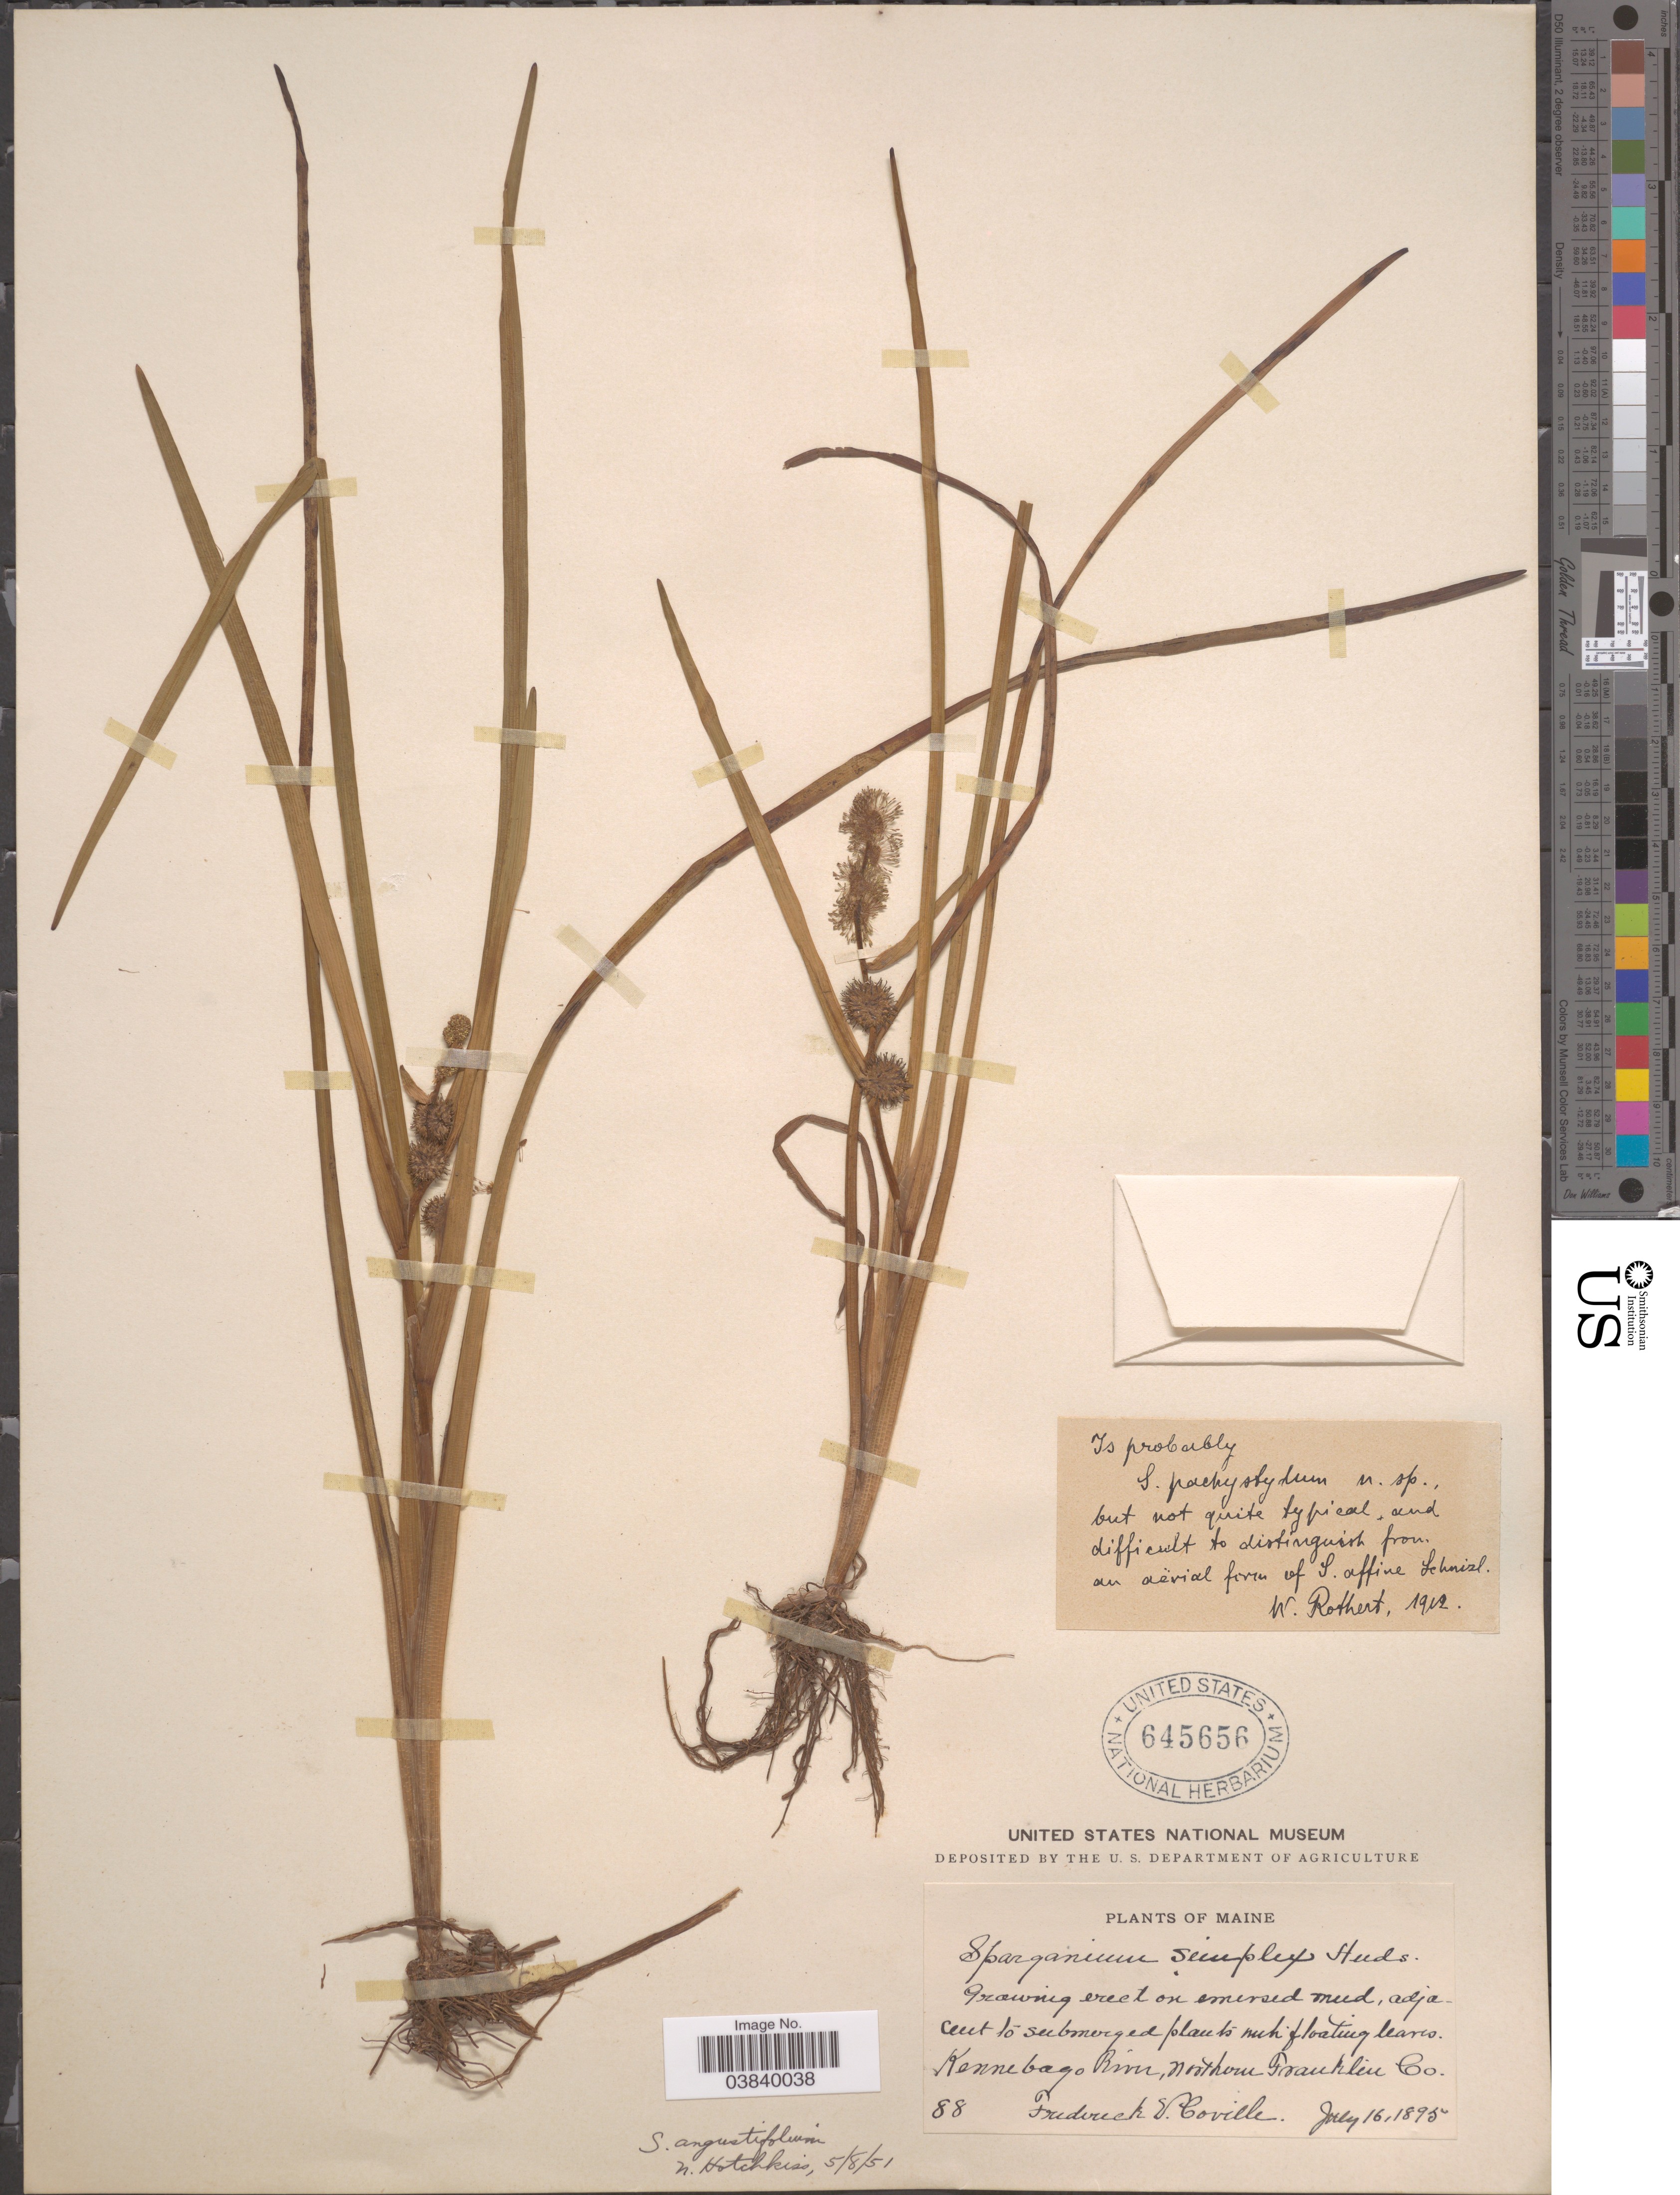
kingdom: Plantae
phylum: Tracheophyta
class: Liliopsida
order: Poales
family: Typhaceae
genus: Sparganium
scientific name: Sparganium angustifolium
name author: Michx.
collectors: F. V. Coville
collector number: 88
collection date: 1895-07-16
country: United States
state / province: Maine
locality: Kennebago River, Northern Franklin Co.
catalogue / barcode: US 645656